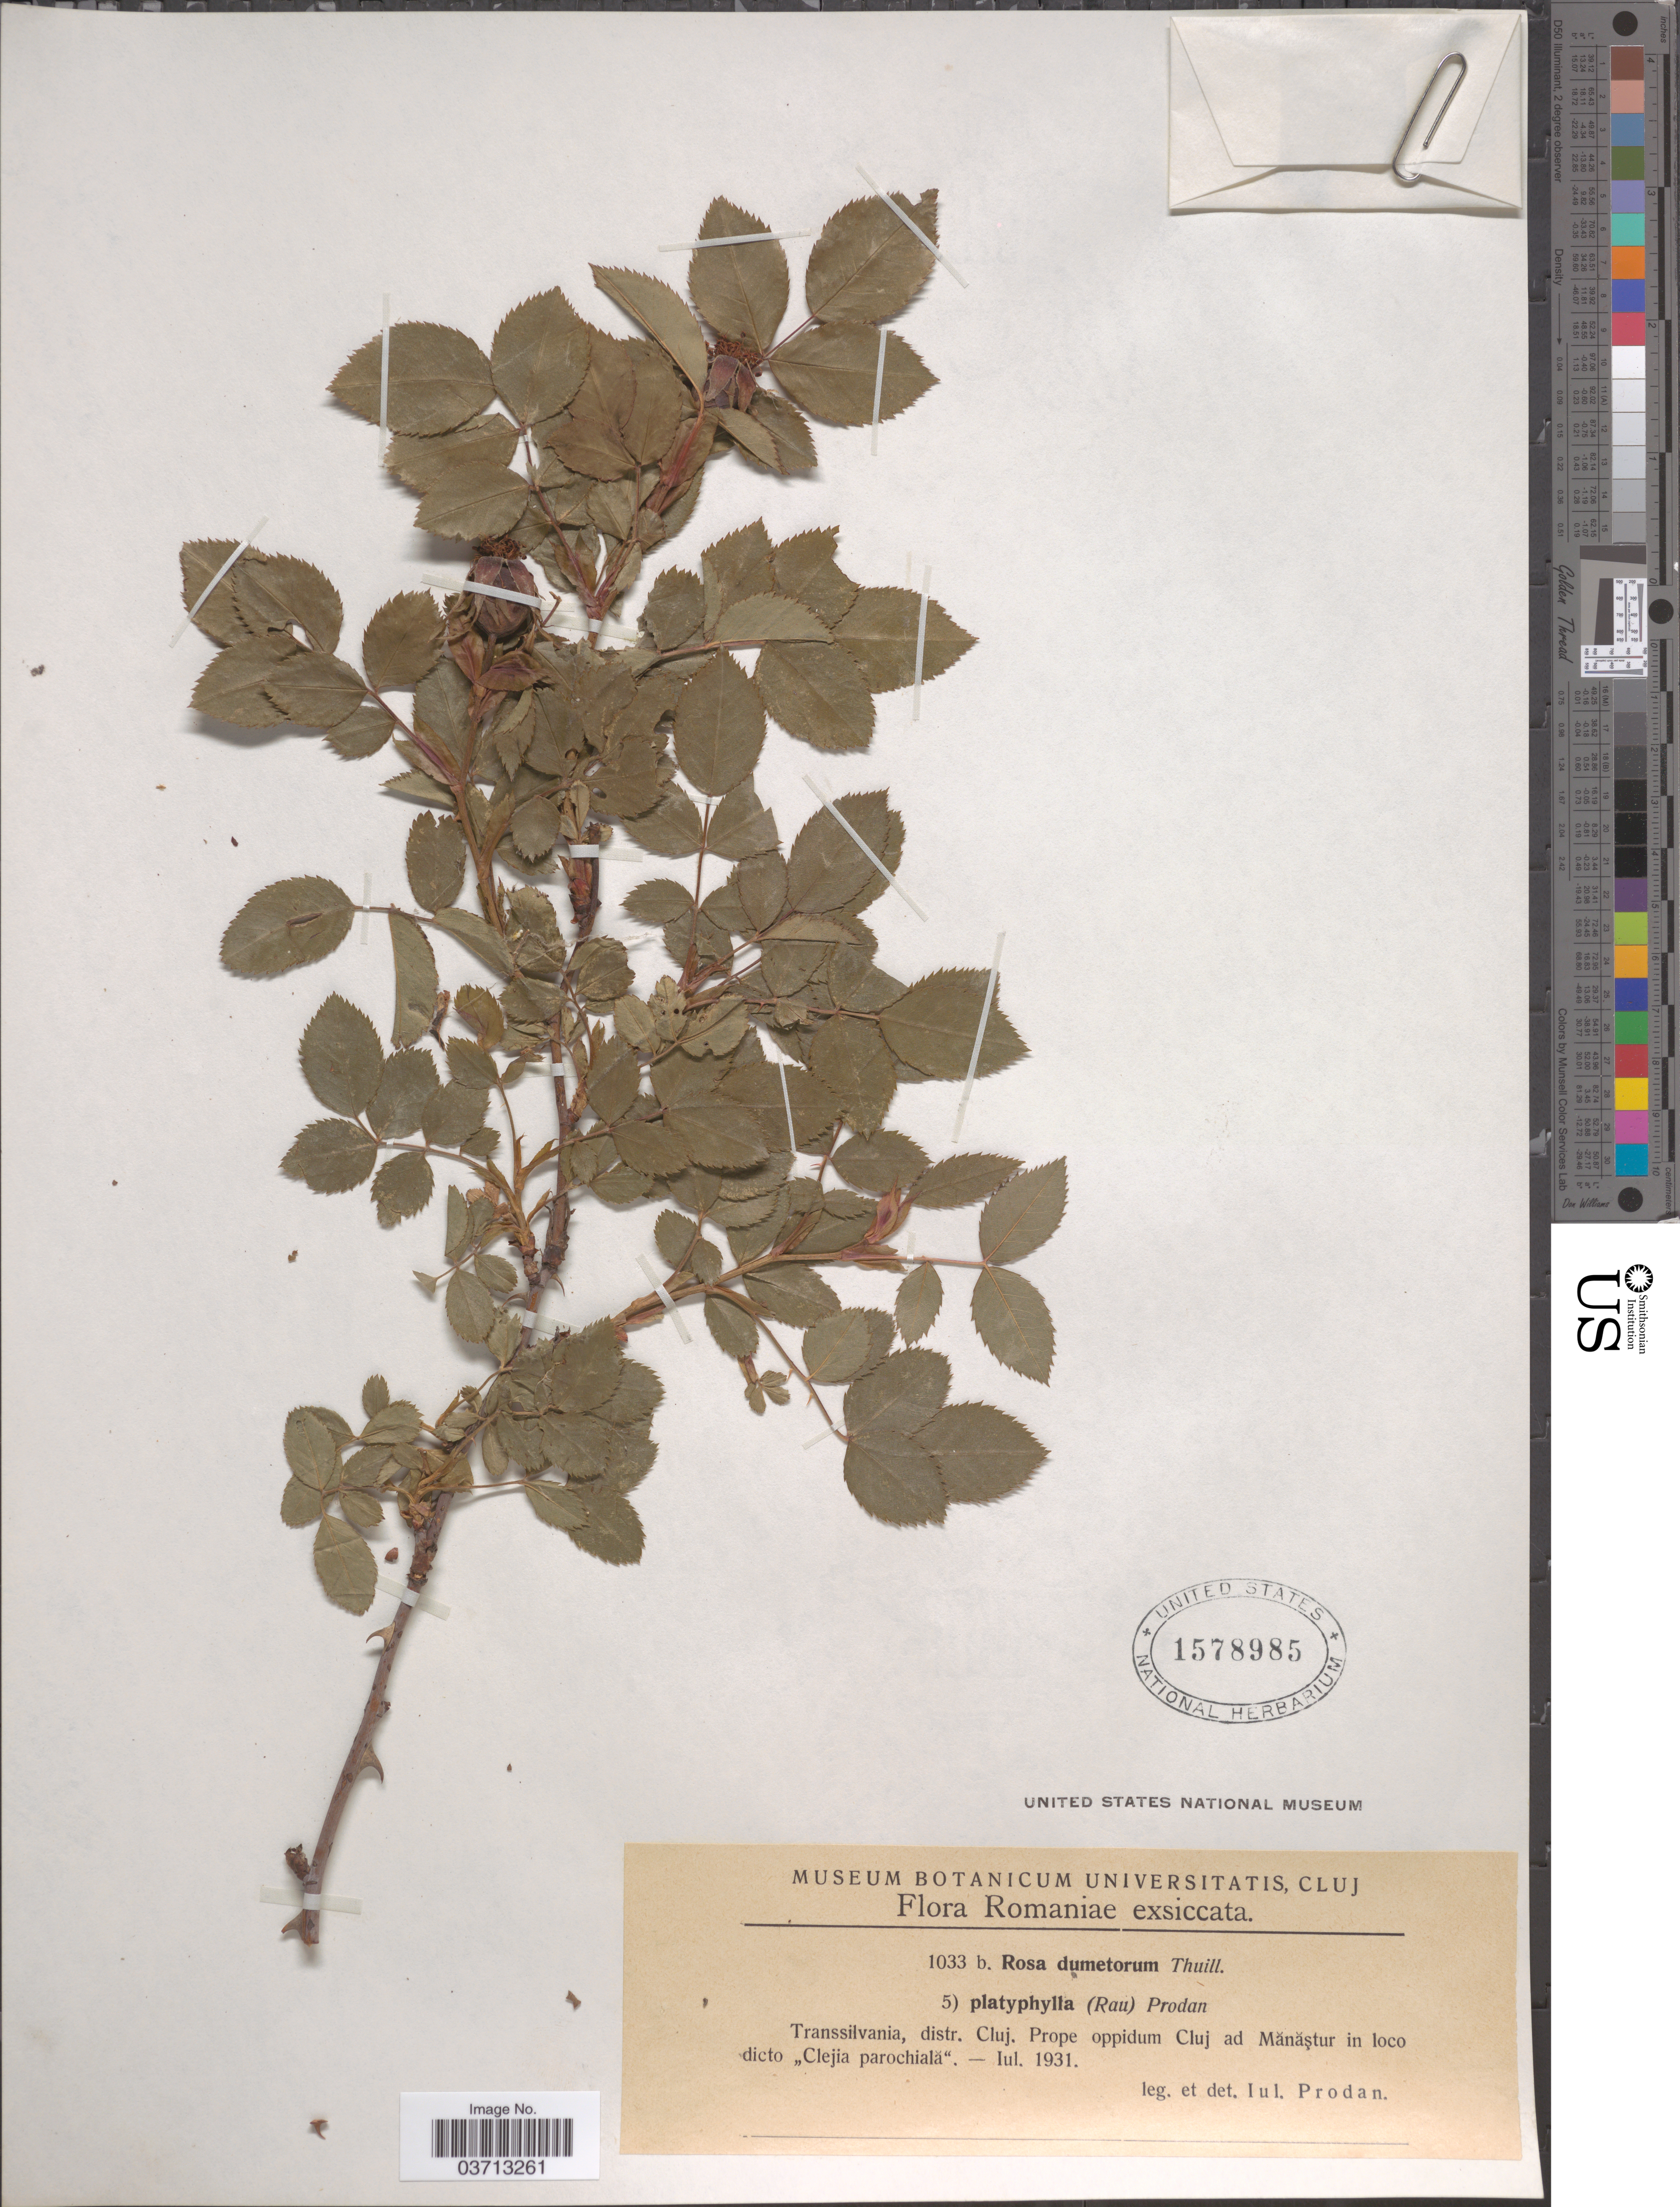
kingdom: Plantae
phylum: Tracheophyta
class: Magnoliopsida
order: Rosales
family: Rosaceae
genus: Rosa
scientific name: Rosa dumetorum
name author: Lange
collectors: J. Prodan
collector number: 1033 b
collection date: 1931-07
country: Romania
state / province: Cluj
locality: Transsilvania, distr. Cluj. Prope oppidum Cluj ad Mănăştur in loco dicto "Clejia parochială".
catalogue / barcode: US 1578985